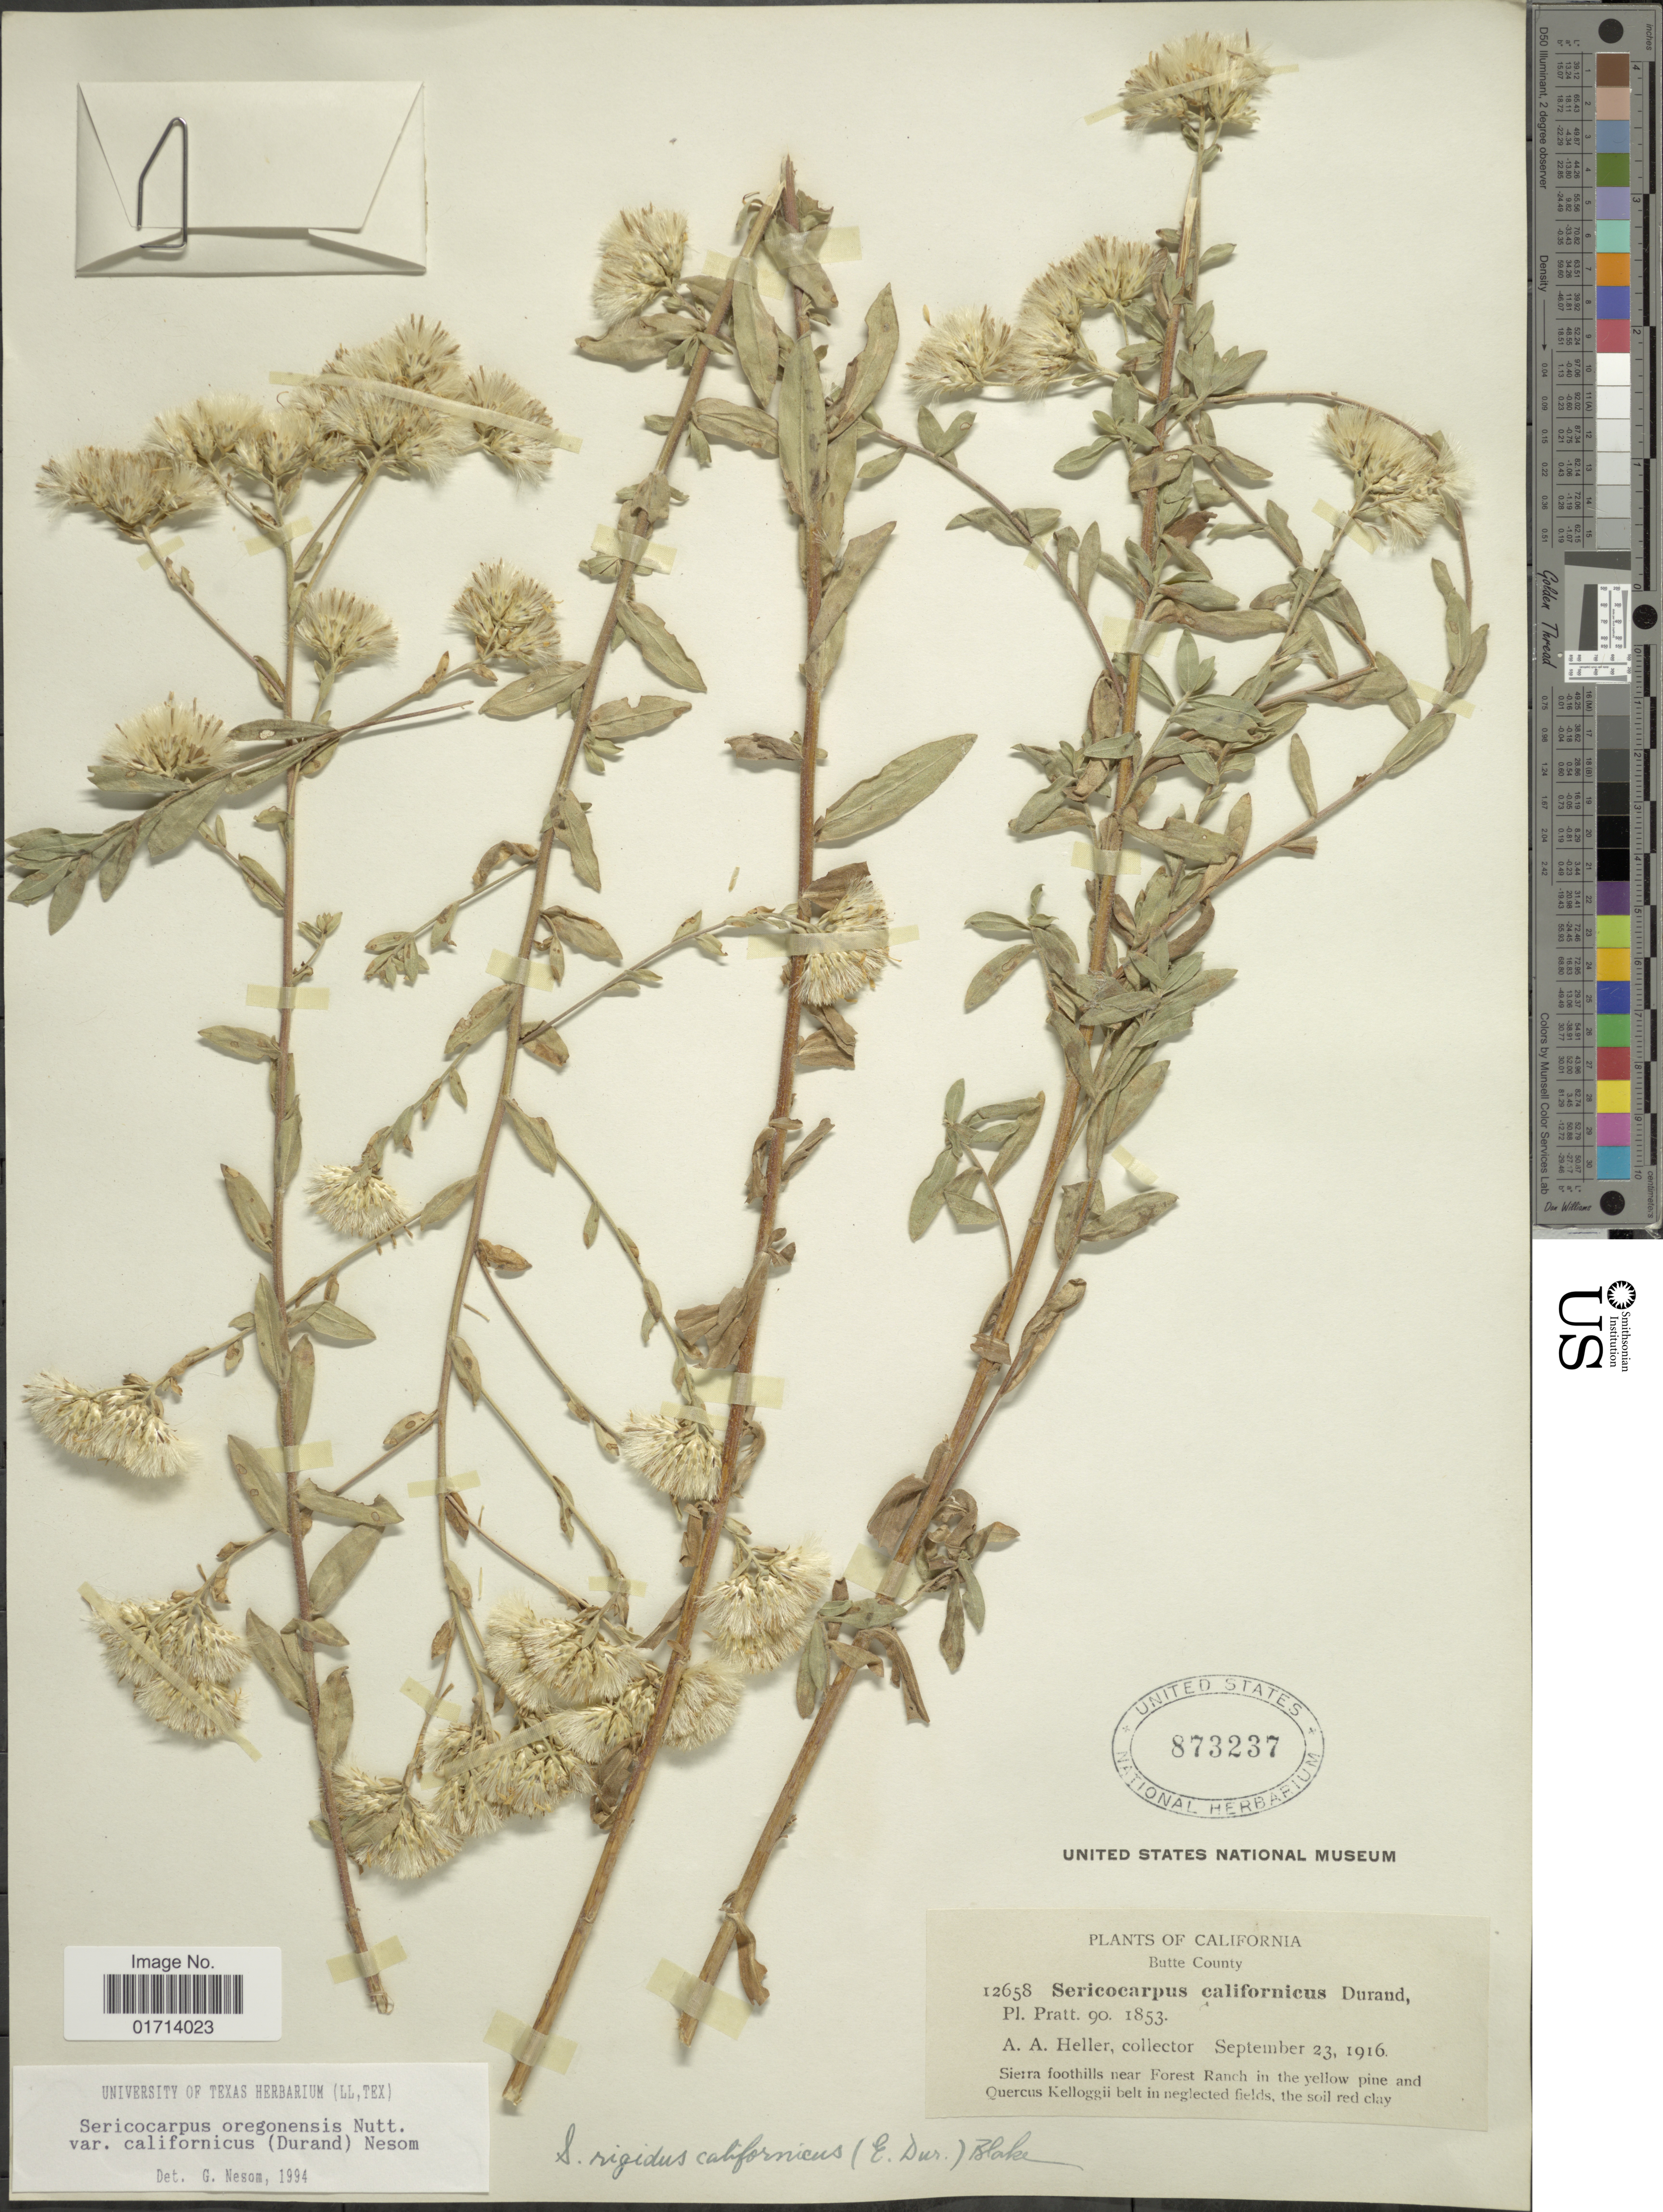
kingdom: Plantae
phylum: Tracheophyta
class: Magnoliopsida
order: Asterales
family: Asteraceae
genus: Sericocarpus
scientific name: Sericocarpus oregonensis var. californicus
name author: (Durand) G.L. Nesom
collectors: A. A. Heller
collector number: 12658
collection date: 1916-09-23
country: United States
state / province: California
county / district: Butte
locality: Butte County, Sierra foothills near Forest Ranch in the yellow pine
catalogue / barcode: US 873237